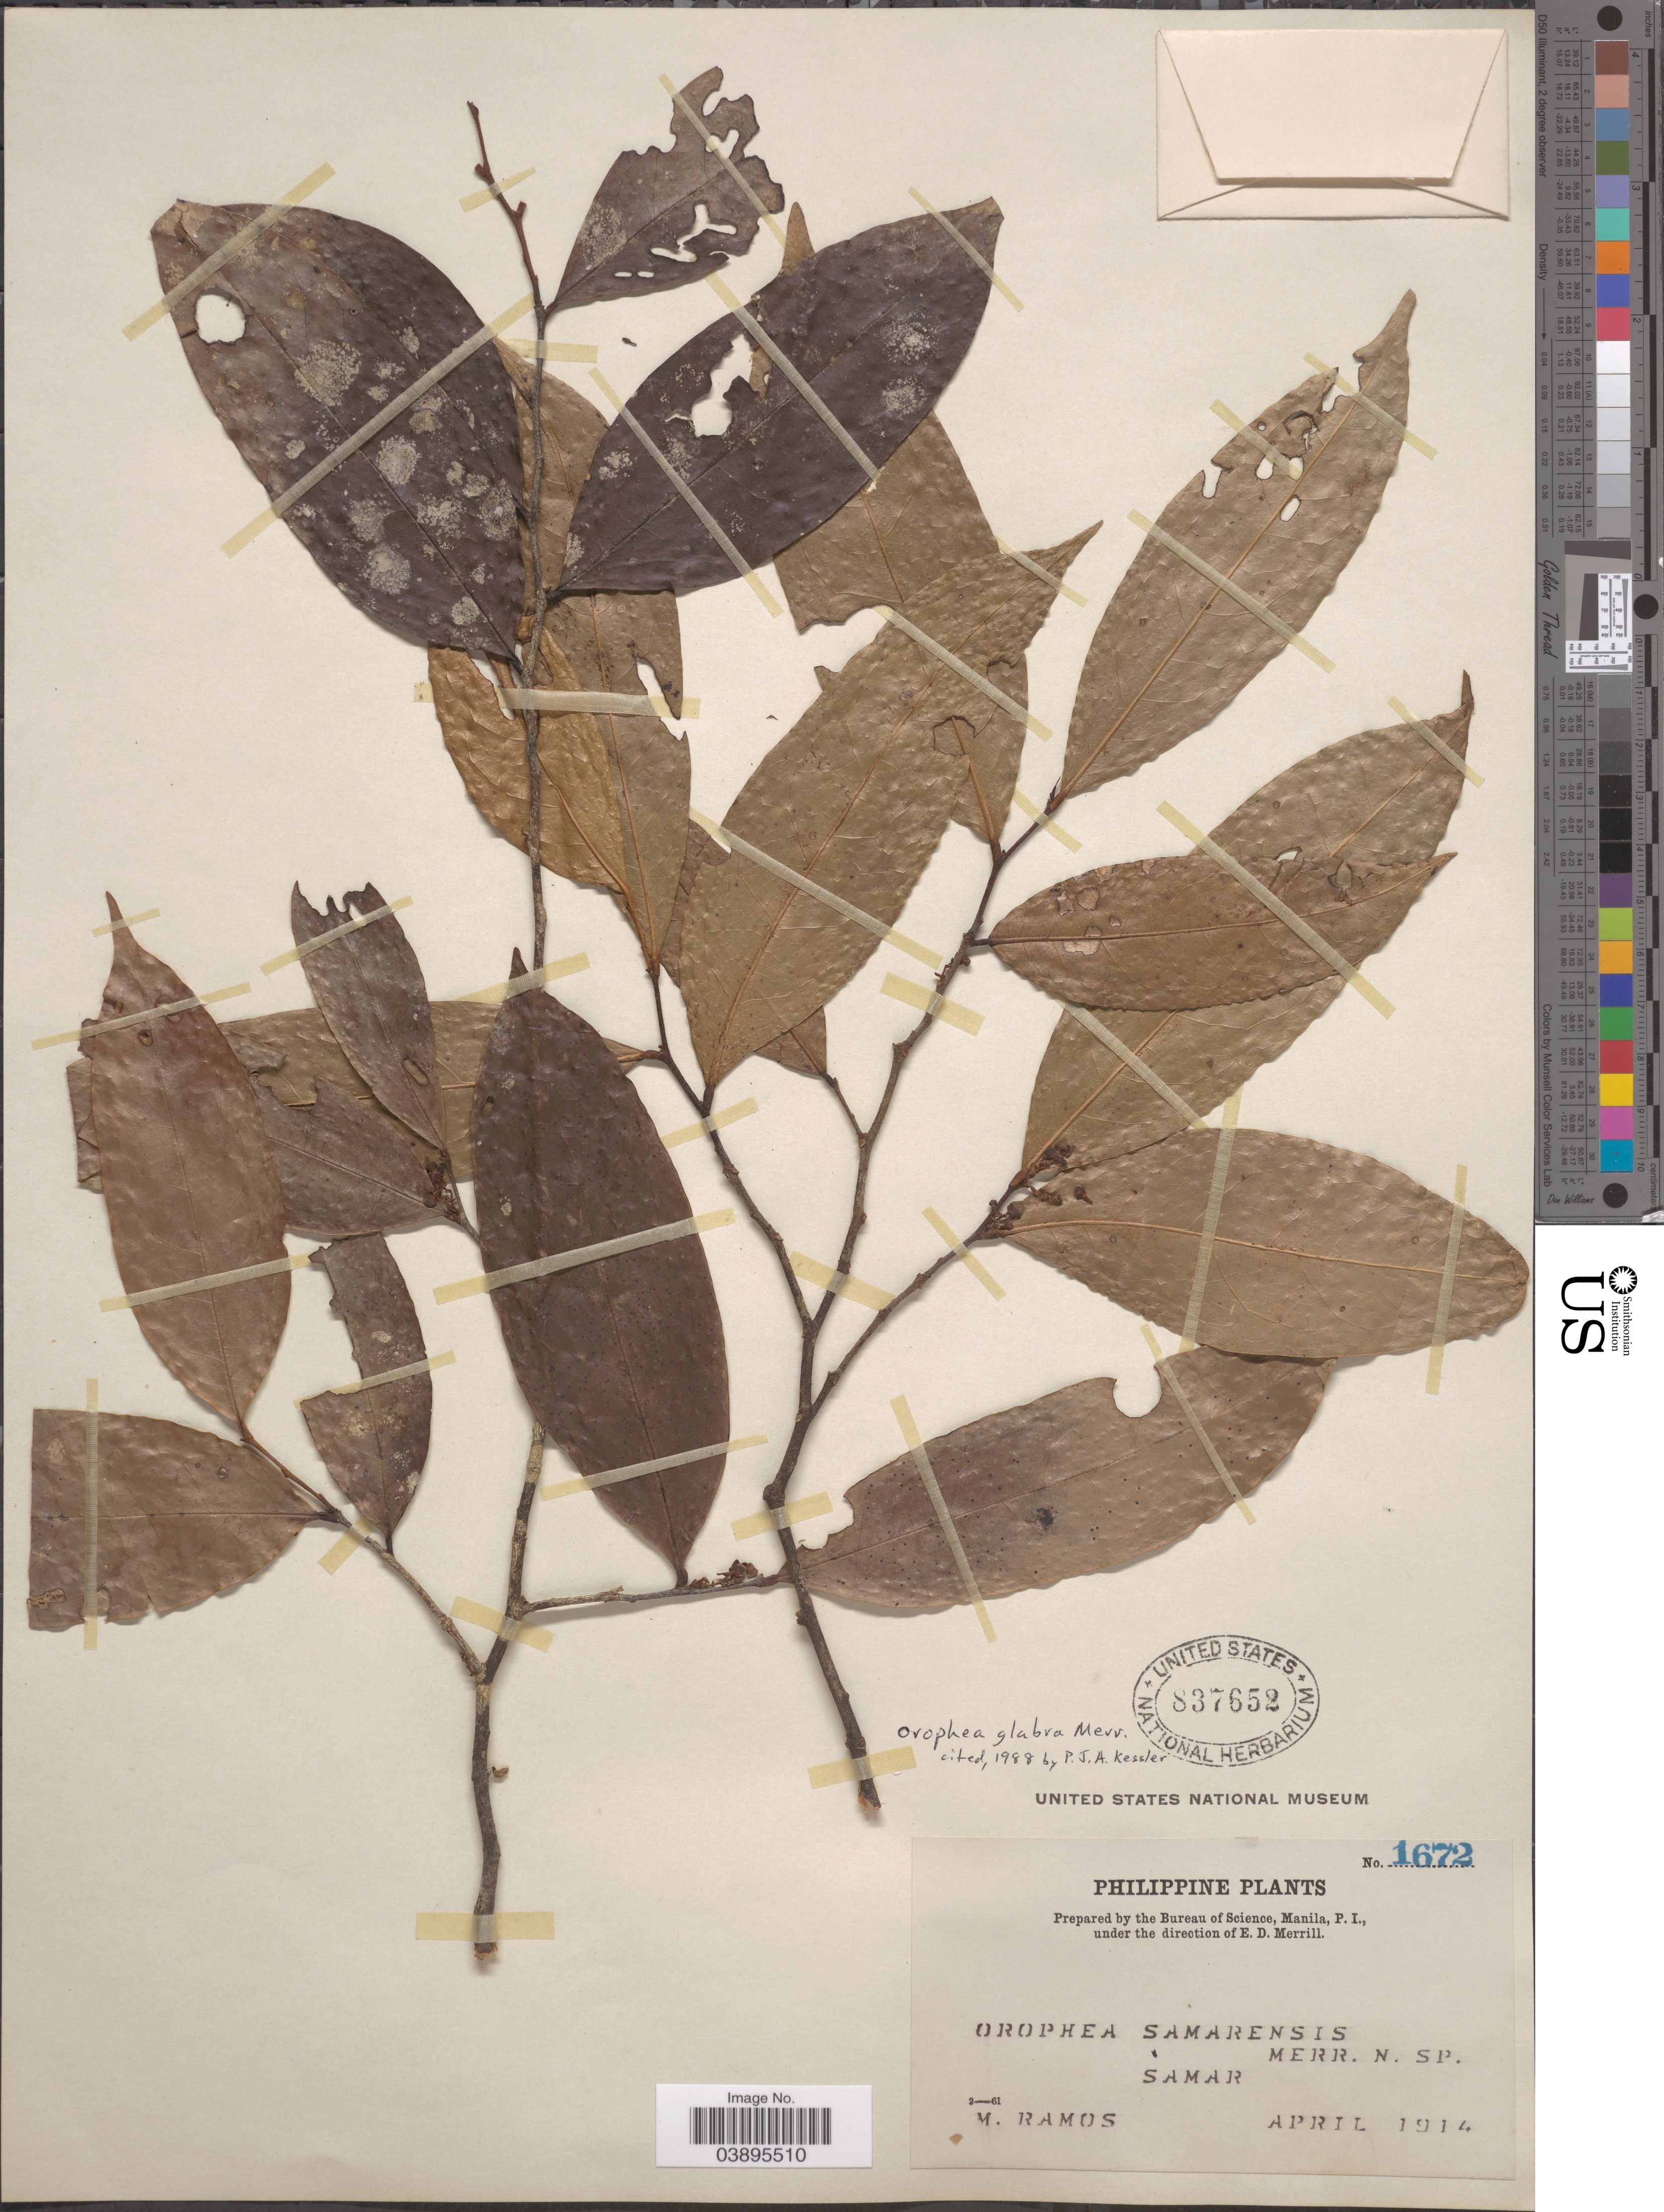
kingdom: Plantae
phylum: Tracheophyta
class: Magnoliopsida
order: Magnoliales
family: Annonaceae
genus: Orophea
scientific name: Orophea glabra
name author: Merr.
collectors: M. Ramos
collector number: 1672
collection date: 1914-04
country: Philippines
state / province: Eastern Visayas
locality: Samar.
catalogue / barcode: US 837652